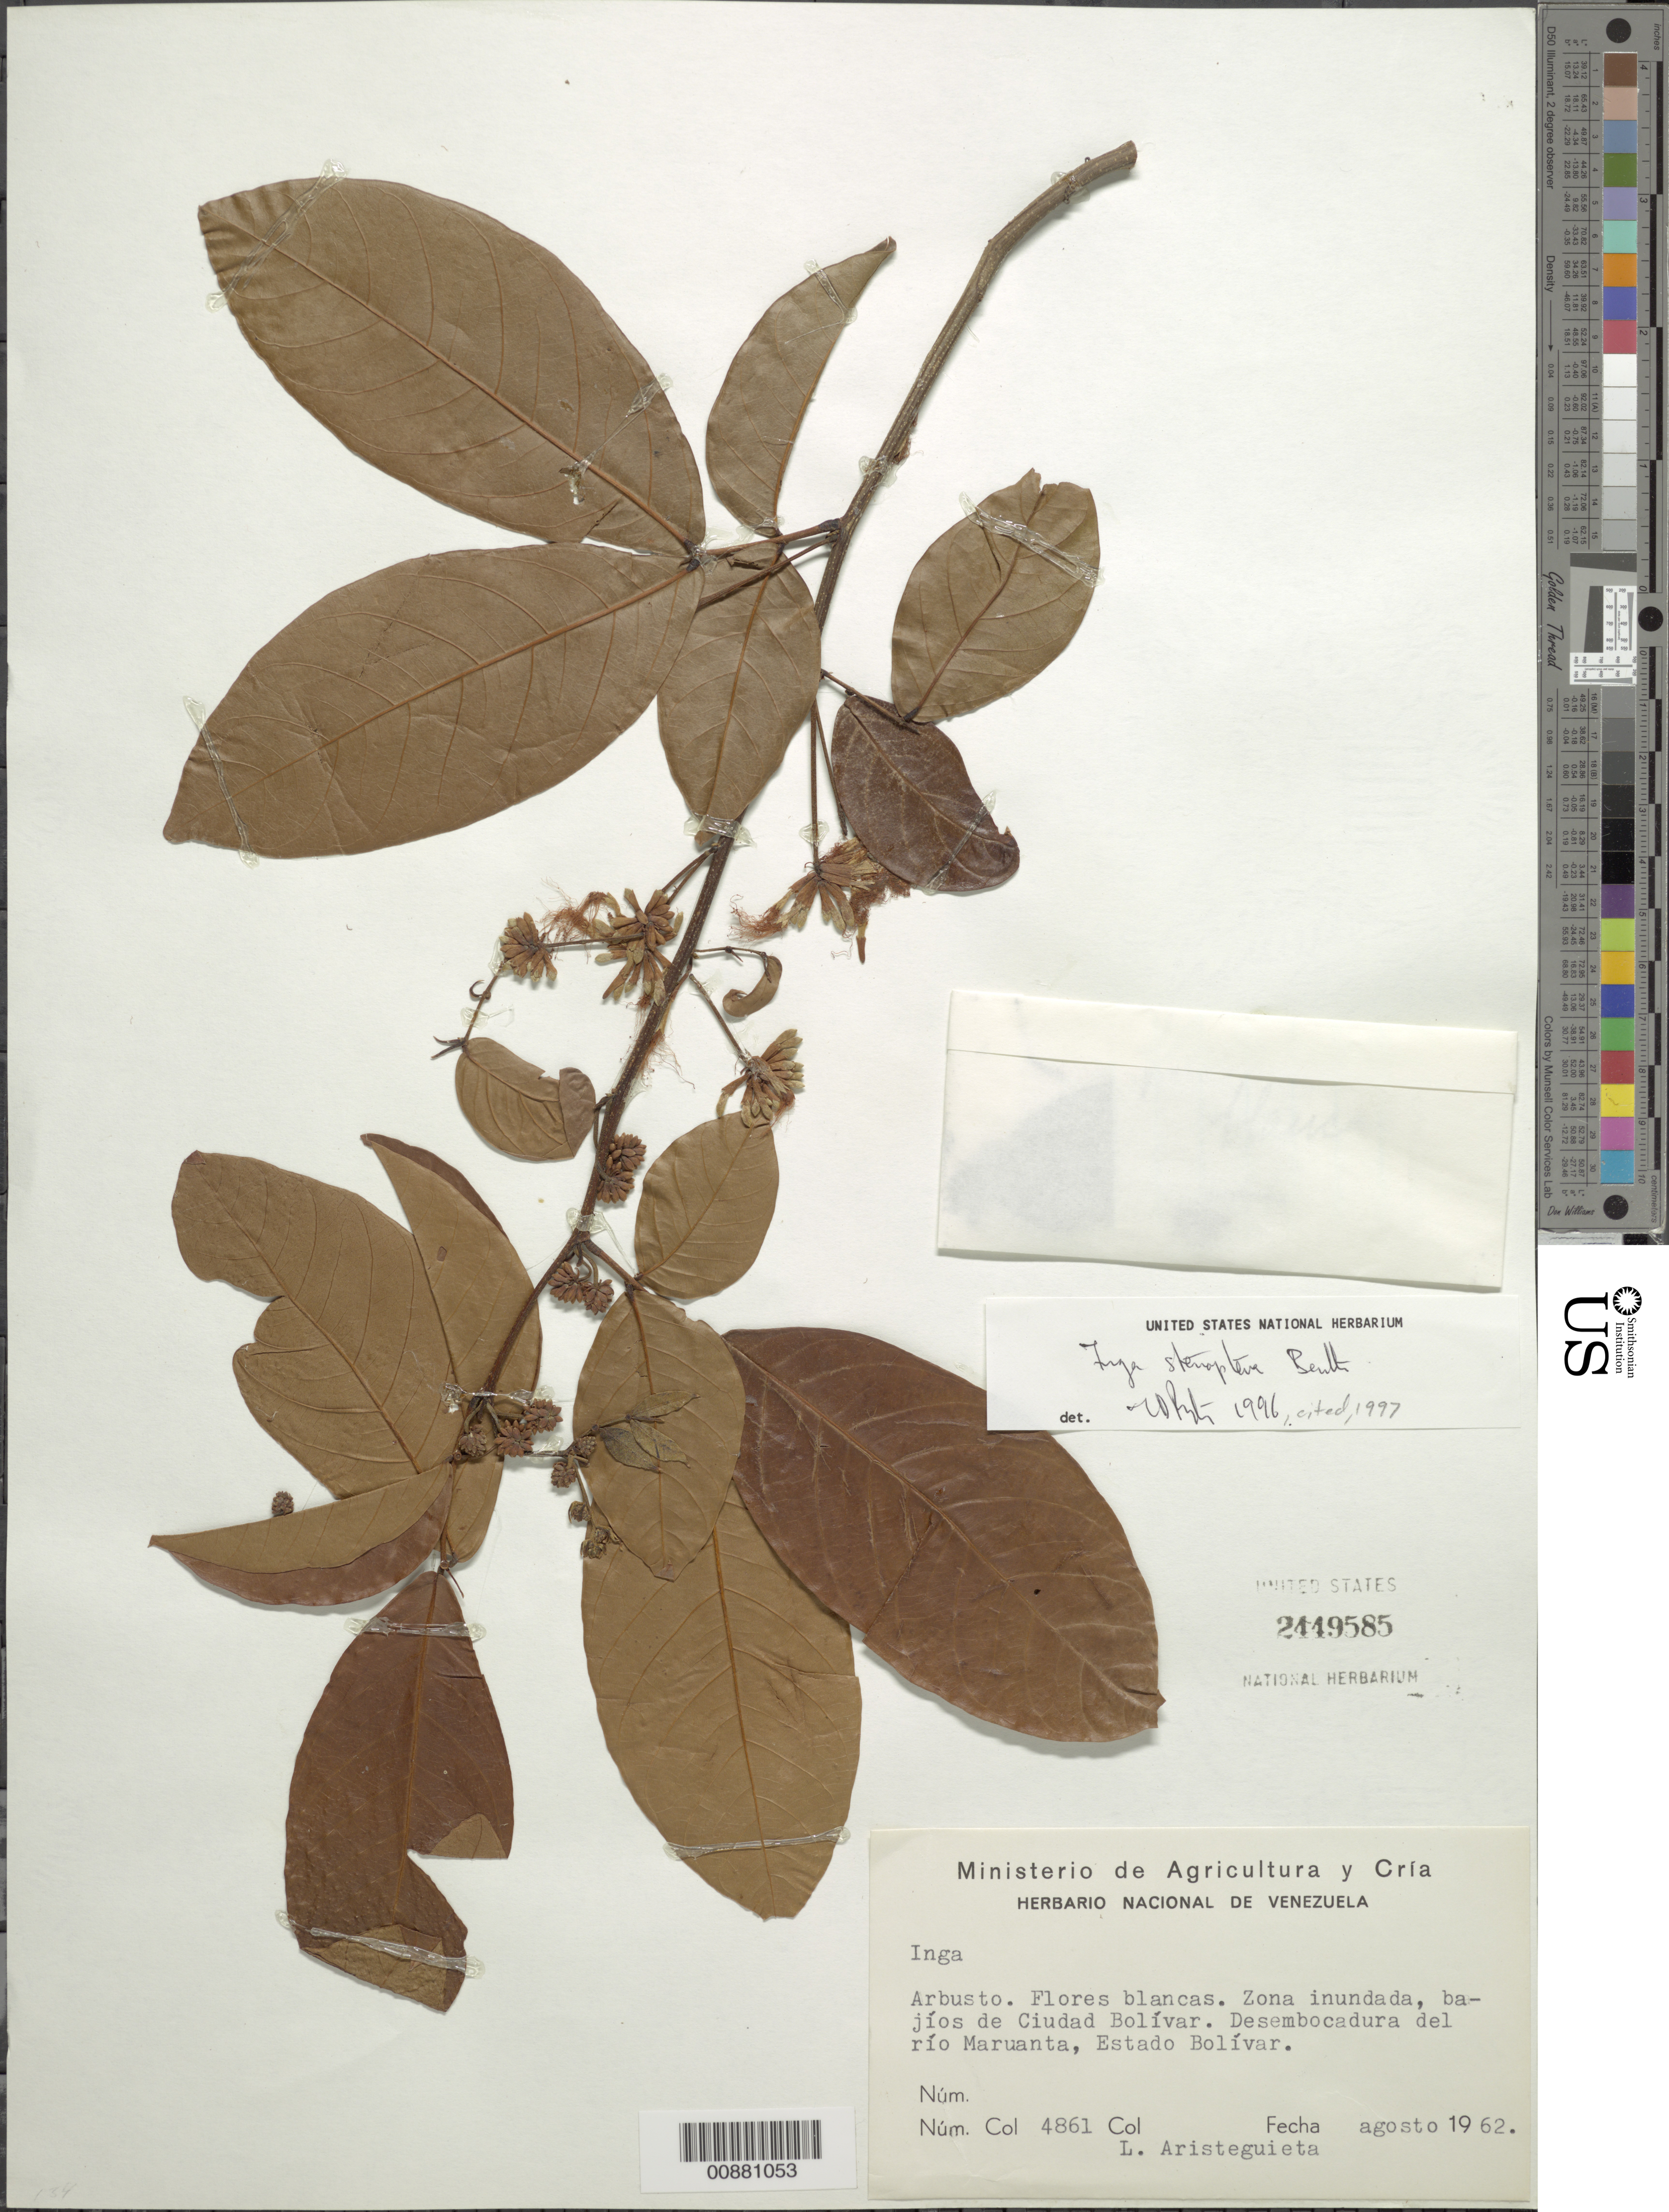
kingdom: Plantae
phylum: Tracheophyta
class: Magnoliopsida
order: Fabales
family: Fabaceae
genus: Inga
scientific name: Inga stenoptera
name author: Benth.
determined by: Pennington, T. D., (K)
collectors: L. Aristeguieta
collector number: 4861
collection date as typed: Aug-62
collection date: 1962-08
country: Venezuela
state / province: Bolívar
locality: Bajios de Ciudad Bolívar, desembocadura del Río Maruanta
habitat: Inundated zone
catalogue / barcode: US 2449585